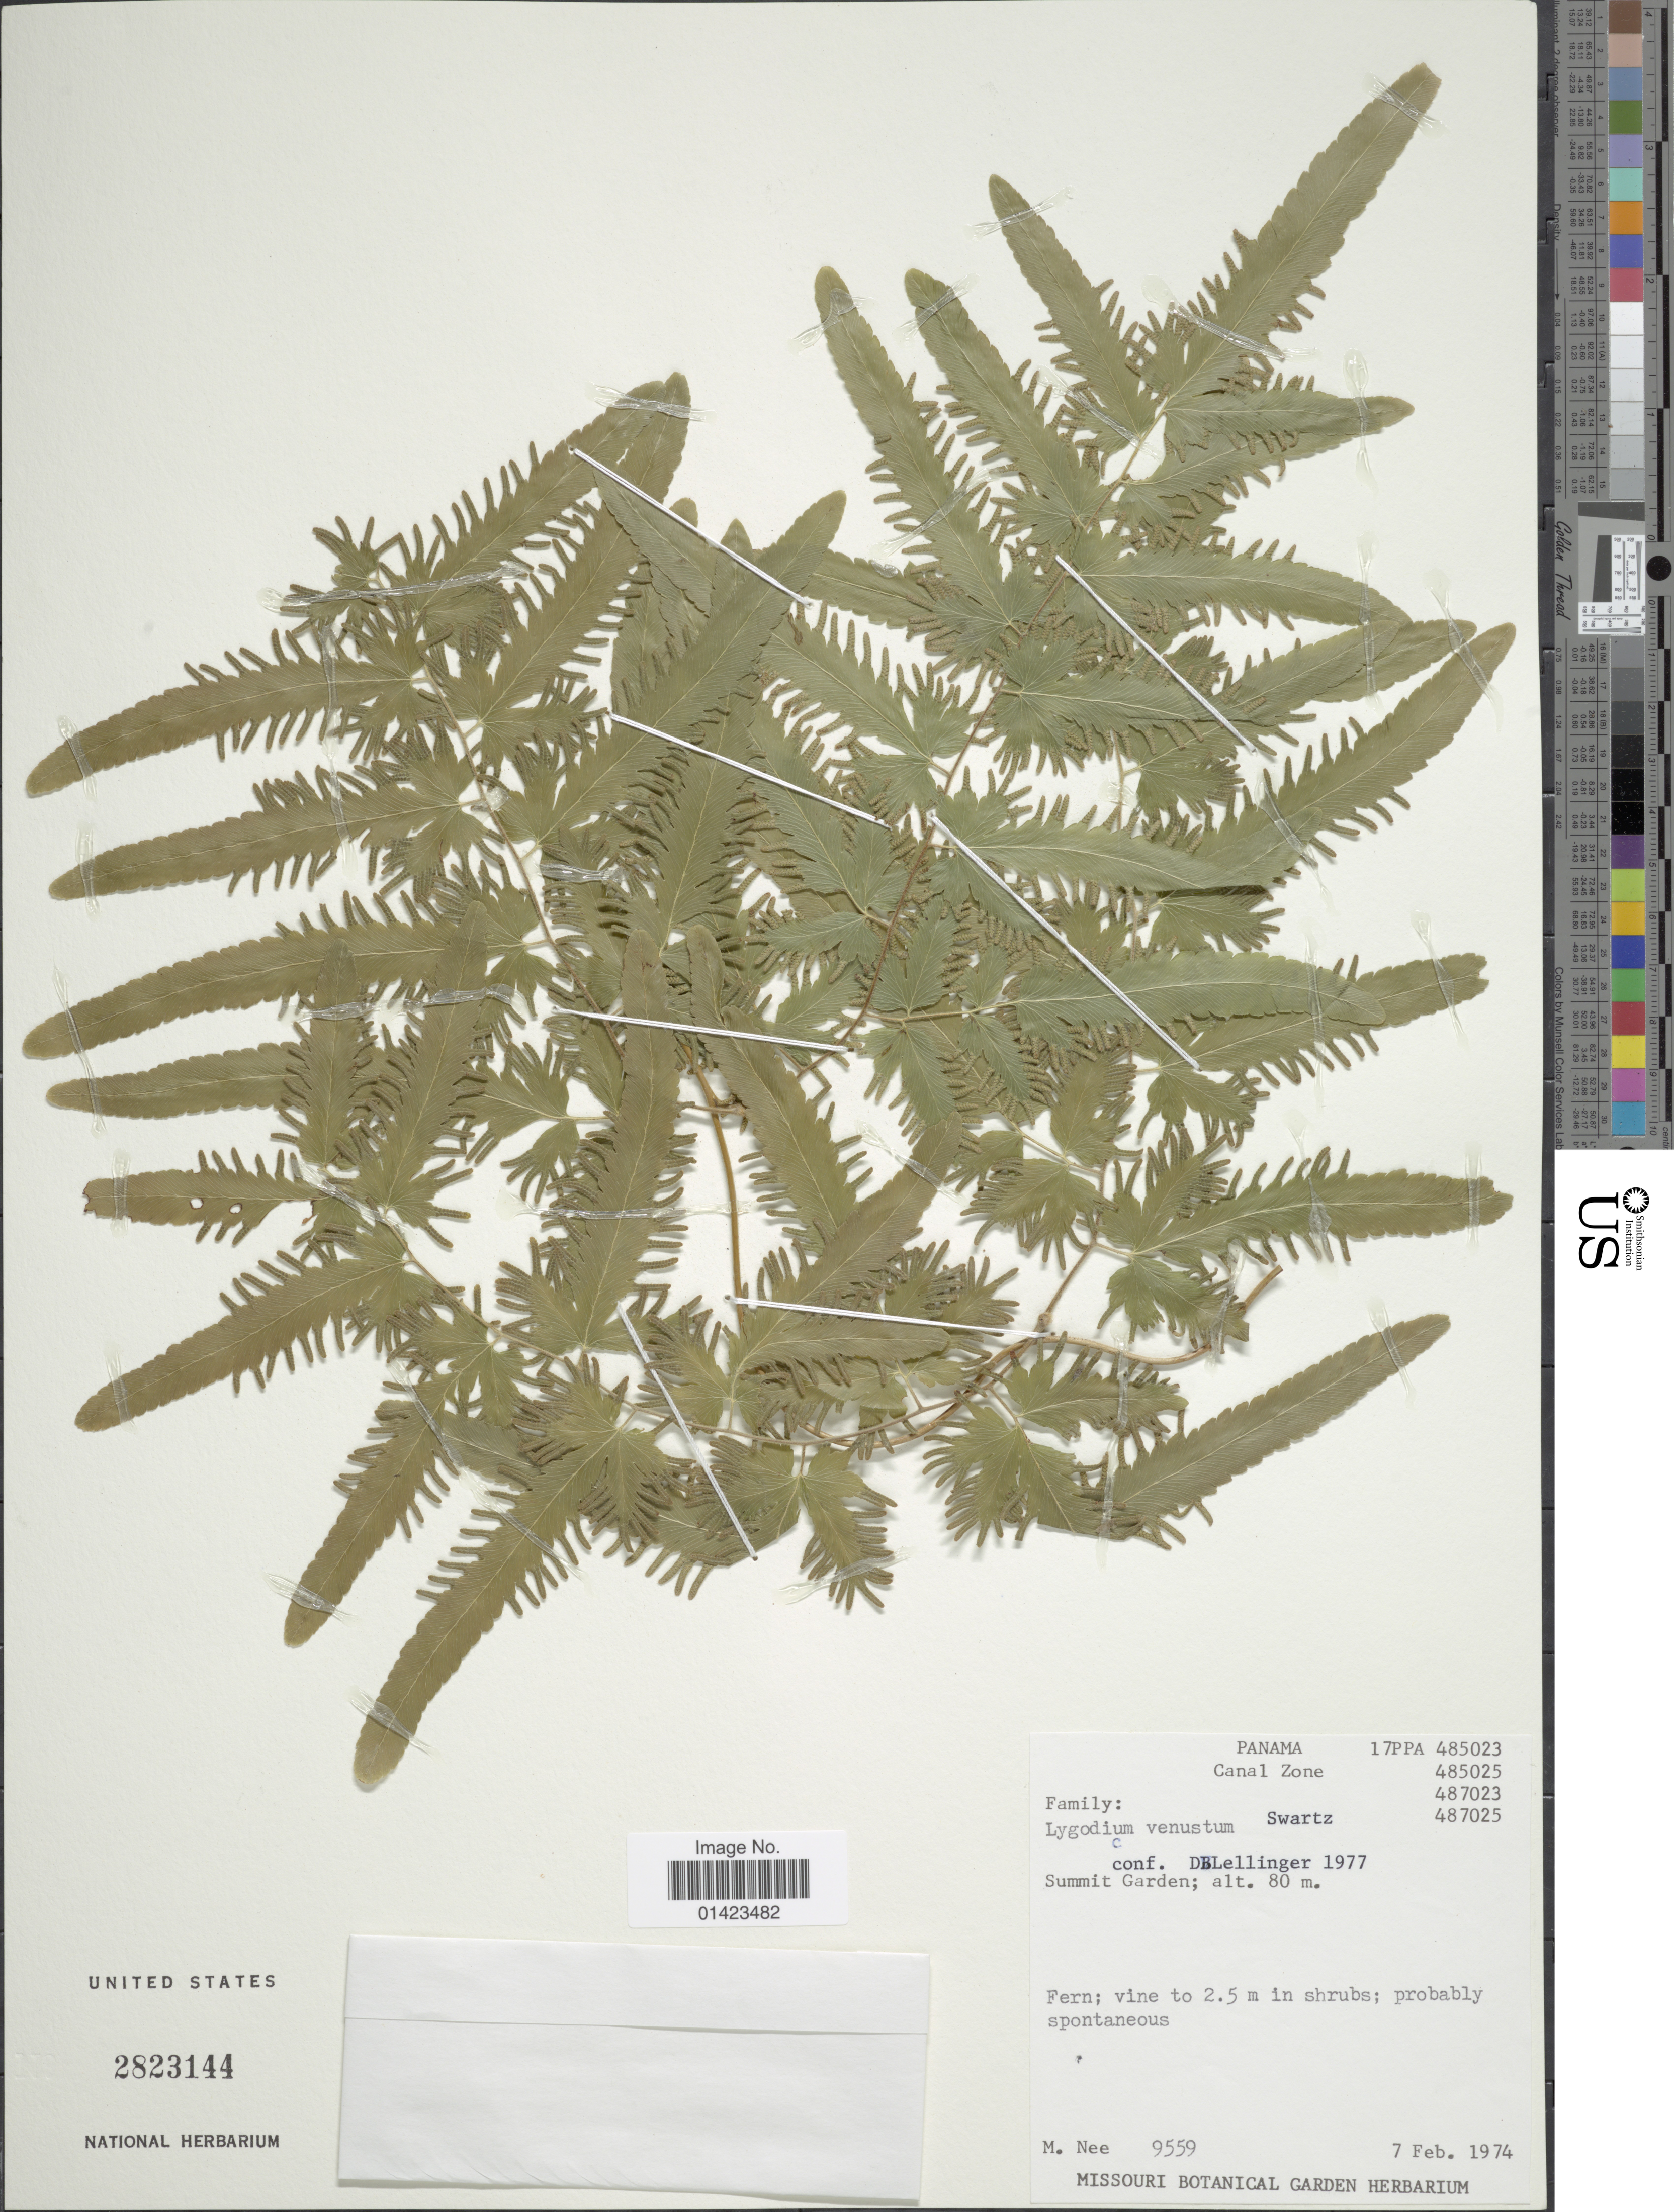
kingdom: Plantae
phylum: Tracheophyta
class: Polypodiopsida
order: Schizaeales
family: Lygodiaceae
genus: Lygodium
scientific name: Lygodium venustum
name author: Sw.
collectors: M. Nee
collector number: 9559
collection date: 1974-02-07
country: Panama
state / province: Colón / Panamá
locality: Canal Zone, summit garden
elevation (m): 80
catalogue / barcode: US 2823144